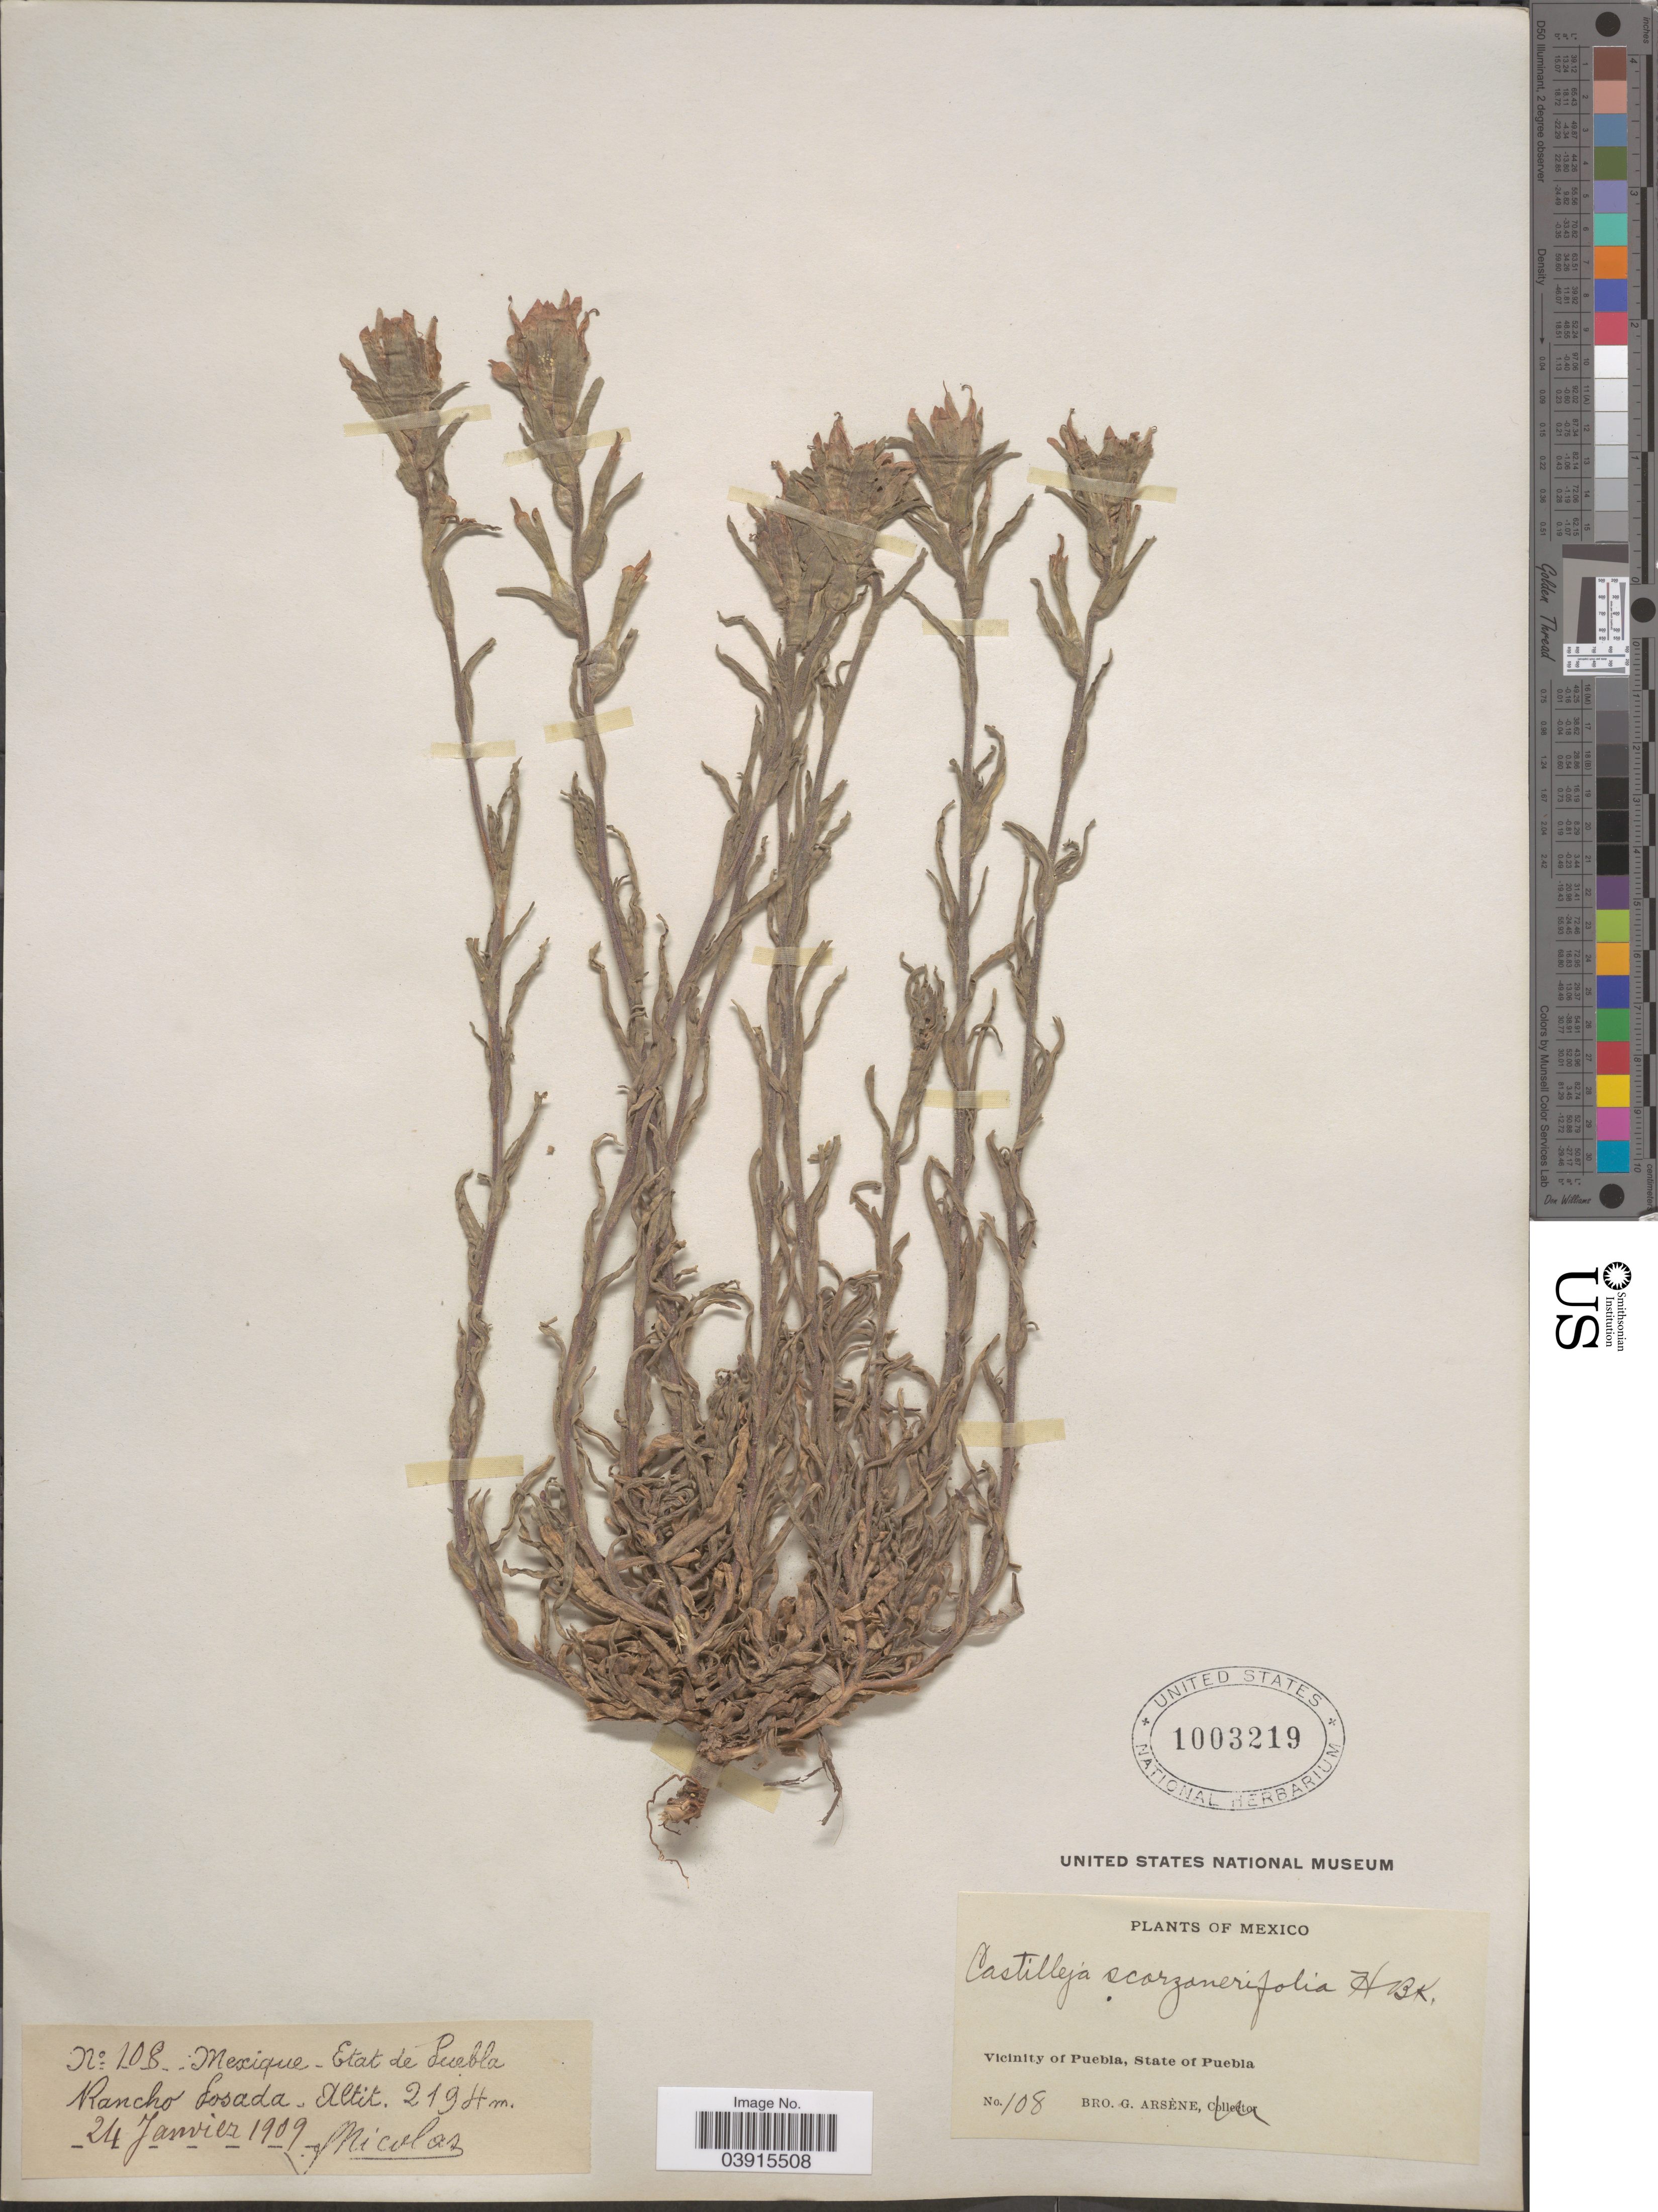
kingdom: Plantae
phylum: Tracheophyta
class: Magnoliopsida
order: Lamiales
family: Orobanchaceae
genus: Castilleja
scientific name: Castilleja scorzonerifolia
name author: Kunth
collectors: Bro. G. Arsène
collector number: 108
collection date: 1909-01-24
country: Mexico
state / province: Puebla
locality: Rancho Posada. Vicinity of Puebla.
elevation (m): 2194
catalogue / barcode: US 1003219